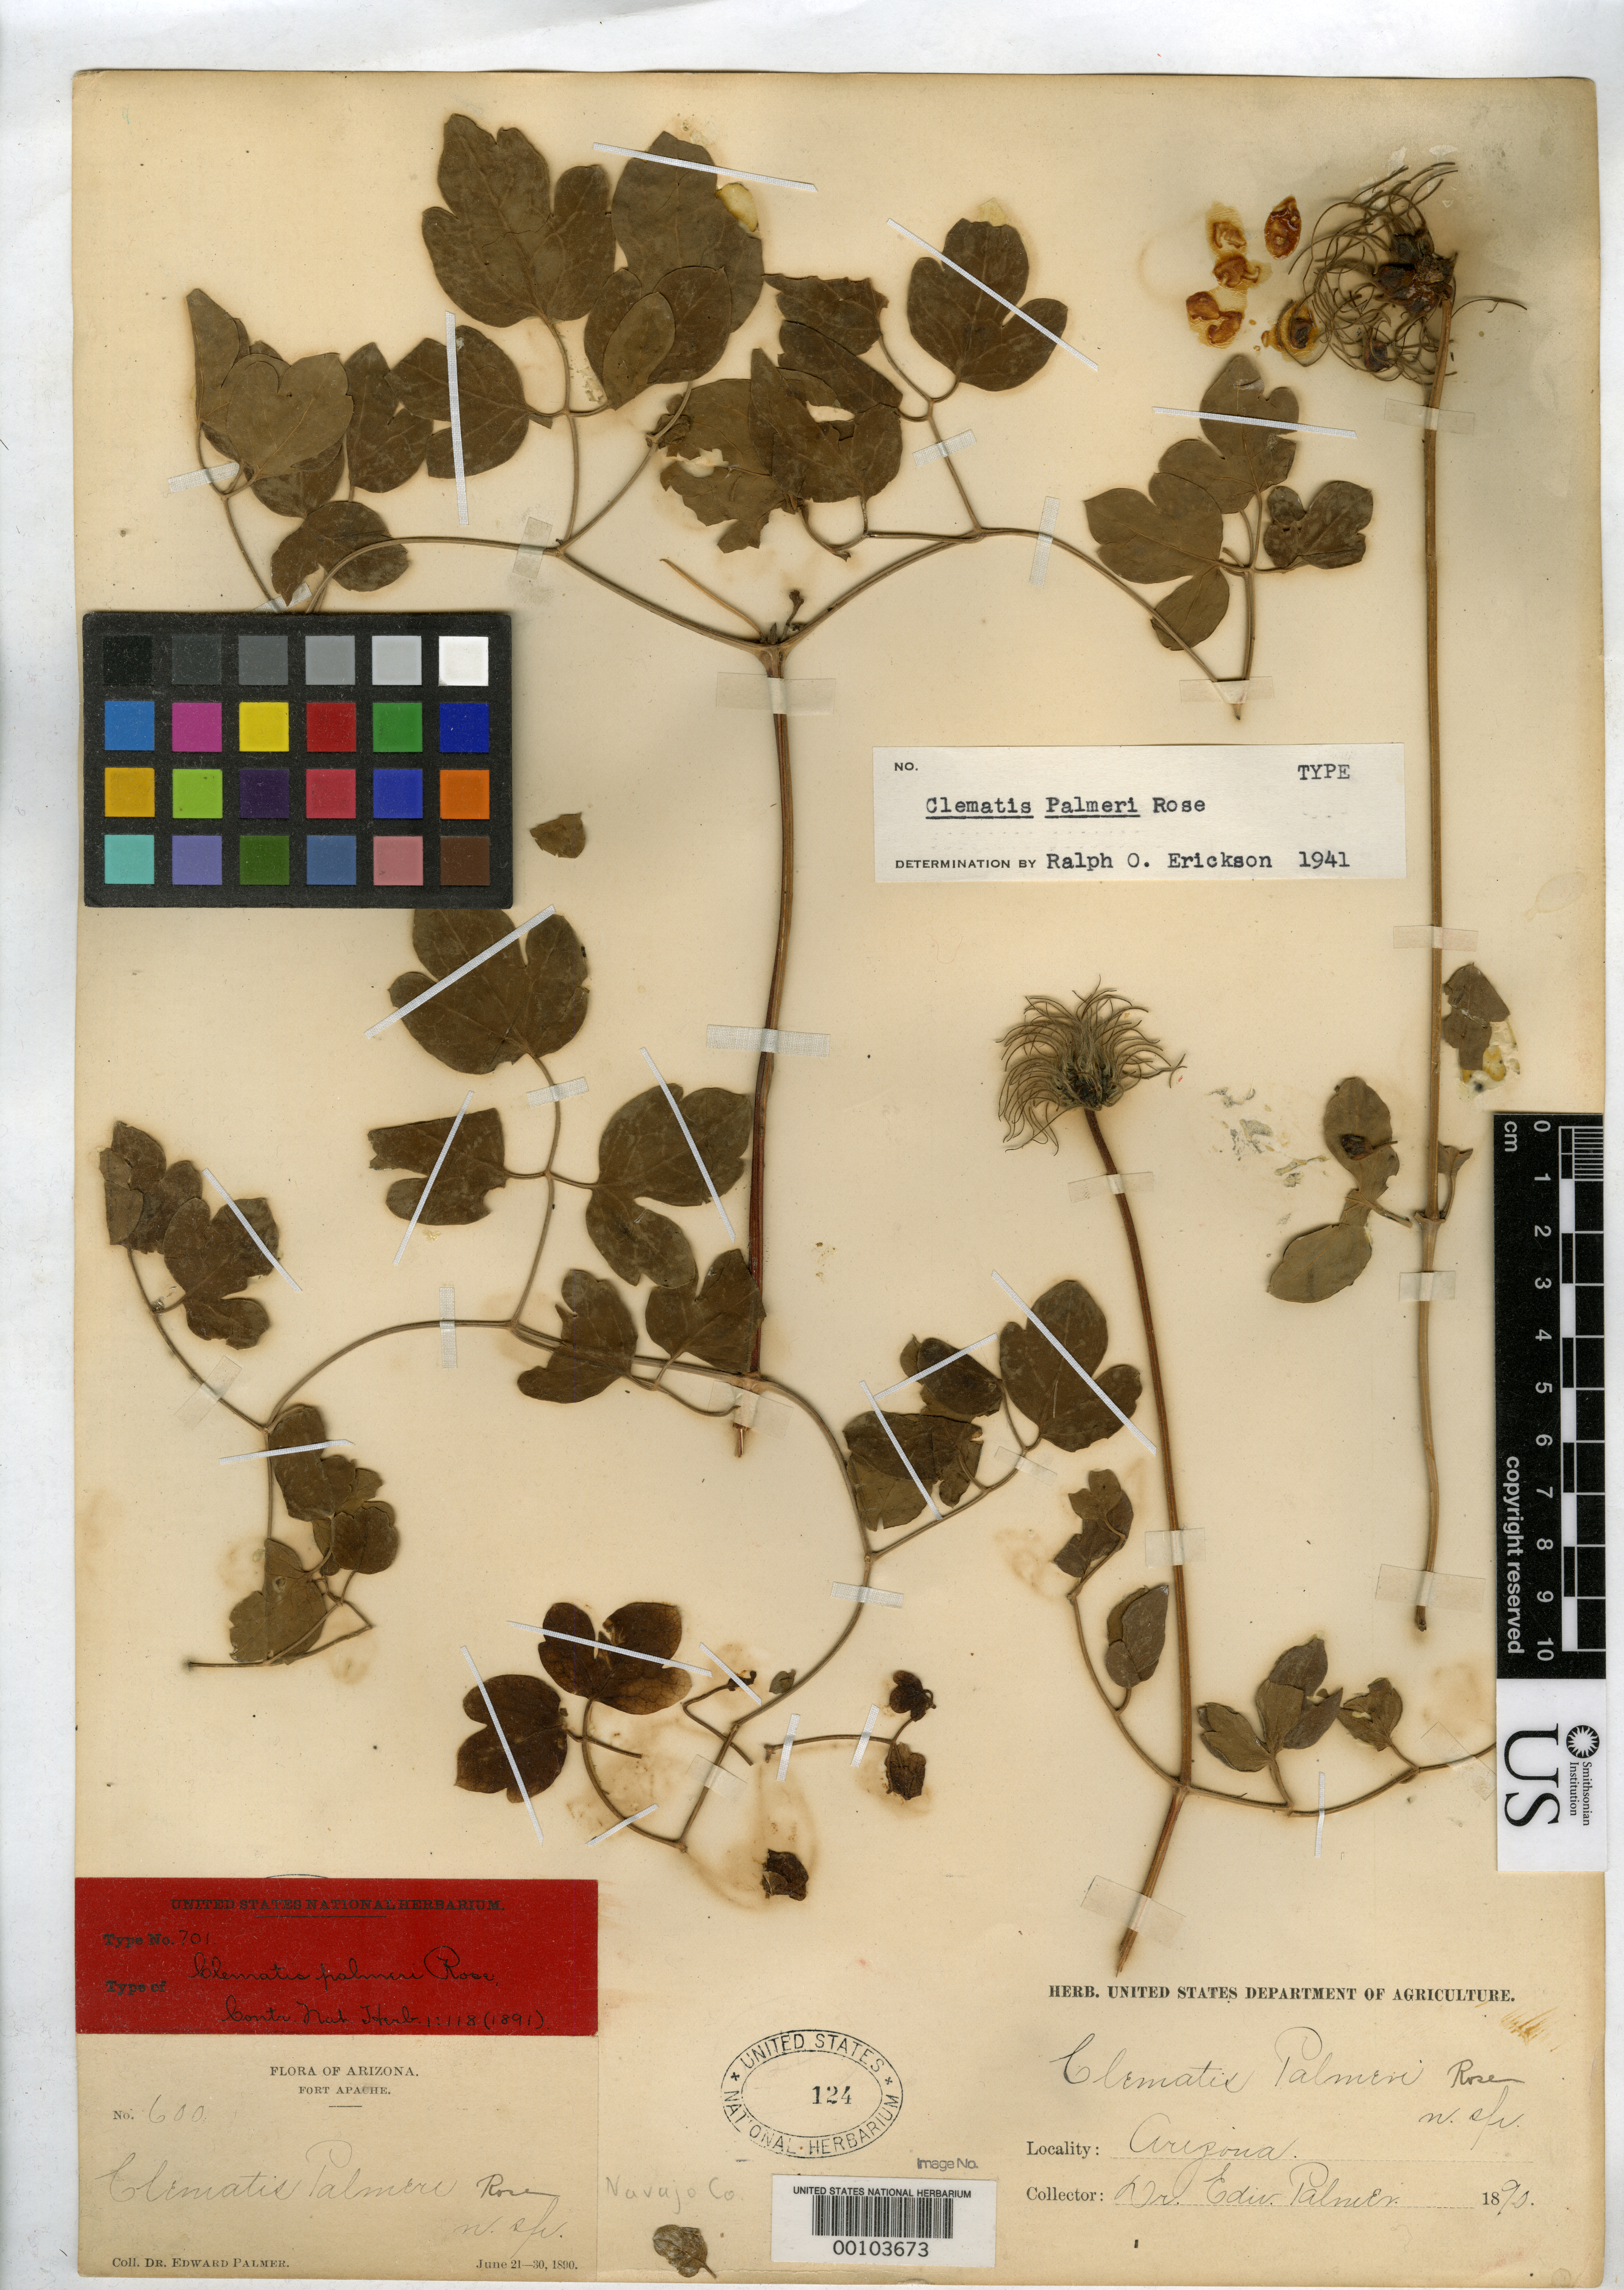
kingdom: Plantae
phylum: Tracheophyta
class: Magnoliopsida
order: Ranunculales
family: Ranunculaceae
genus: Clematis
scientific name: Clematis palmeri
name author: Rose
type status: Holotype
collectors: E. Palmer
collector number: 600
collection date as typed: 21 Jun 1890 to 30 Jun 1890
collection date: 1890-06-21/1890-06-30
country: United States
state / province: Arizona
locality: Fort Apache.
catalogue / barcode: US 124